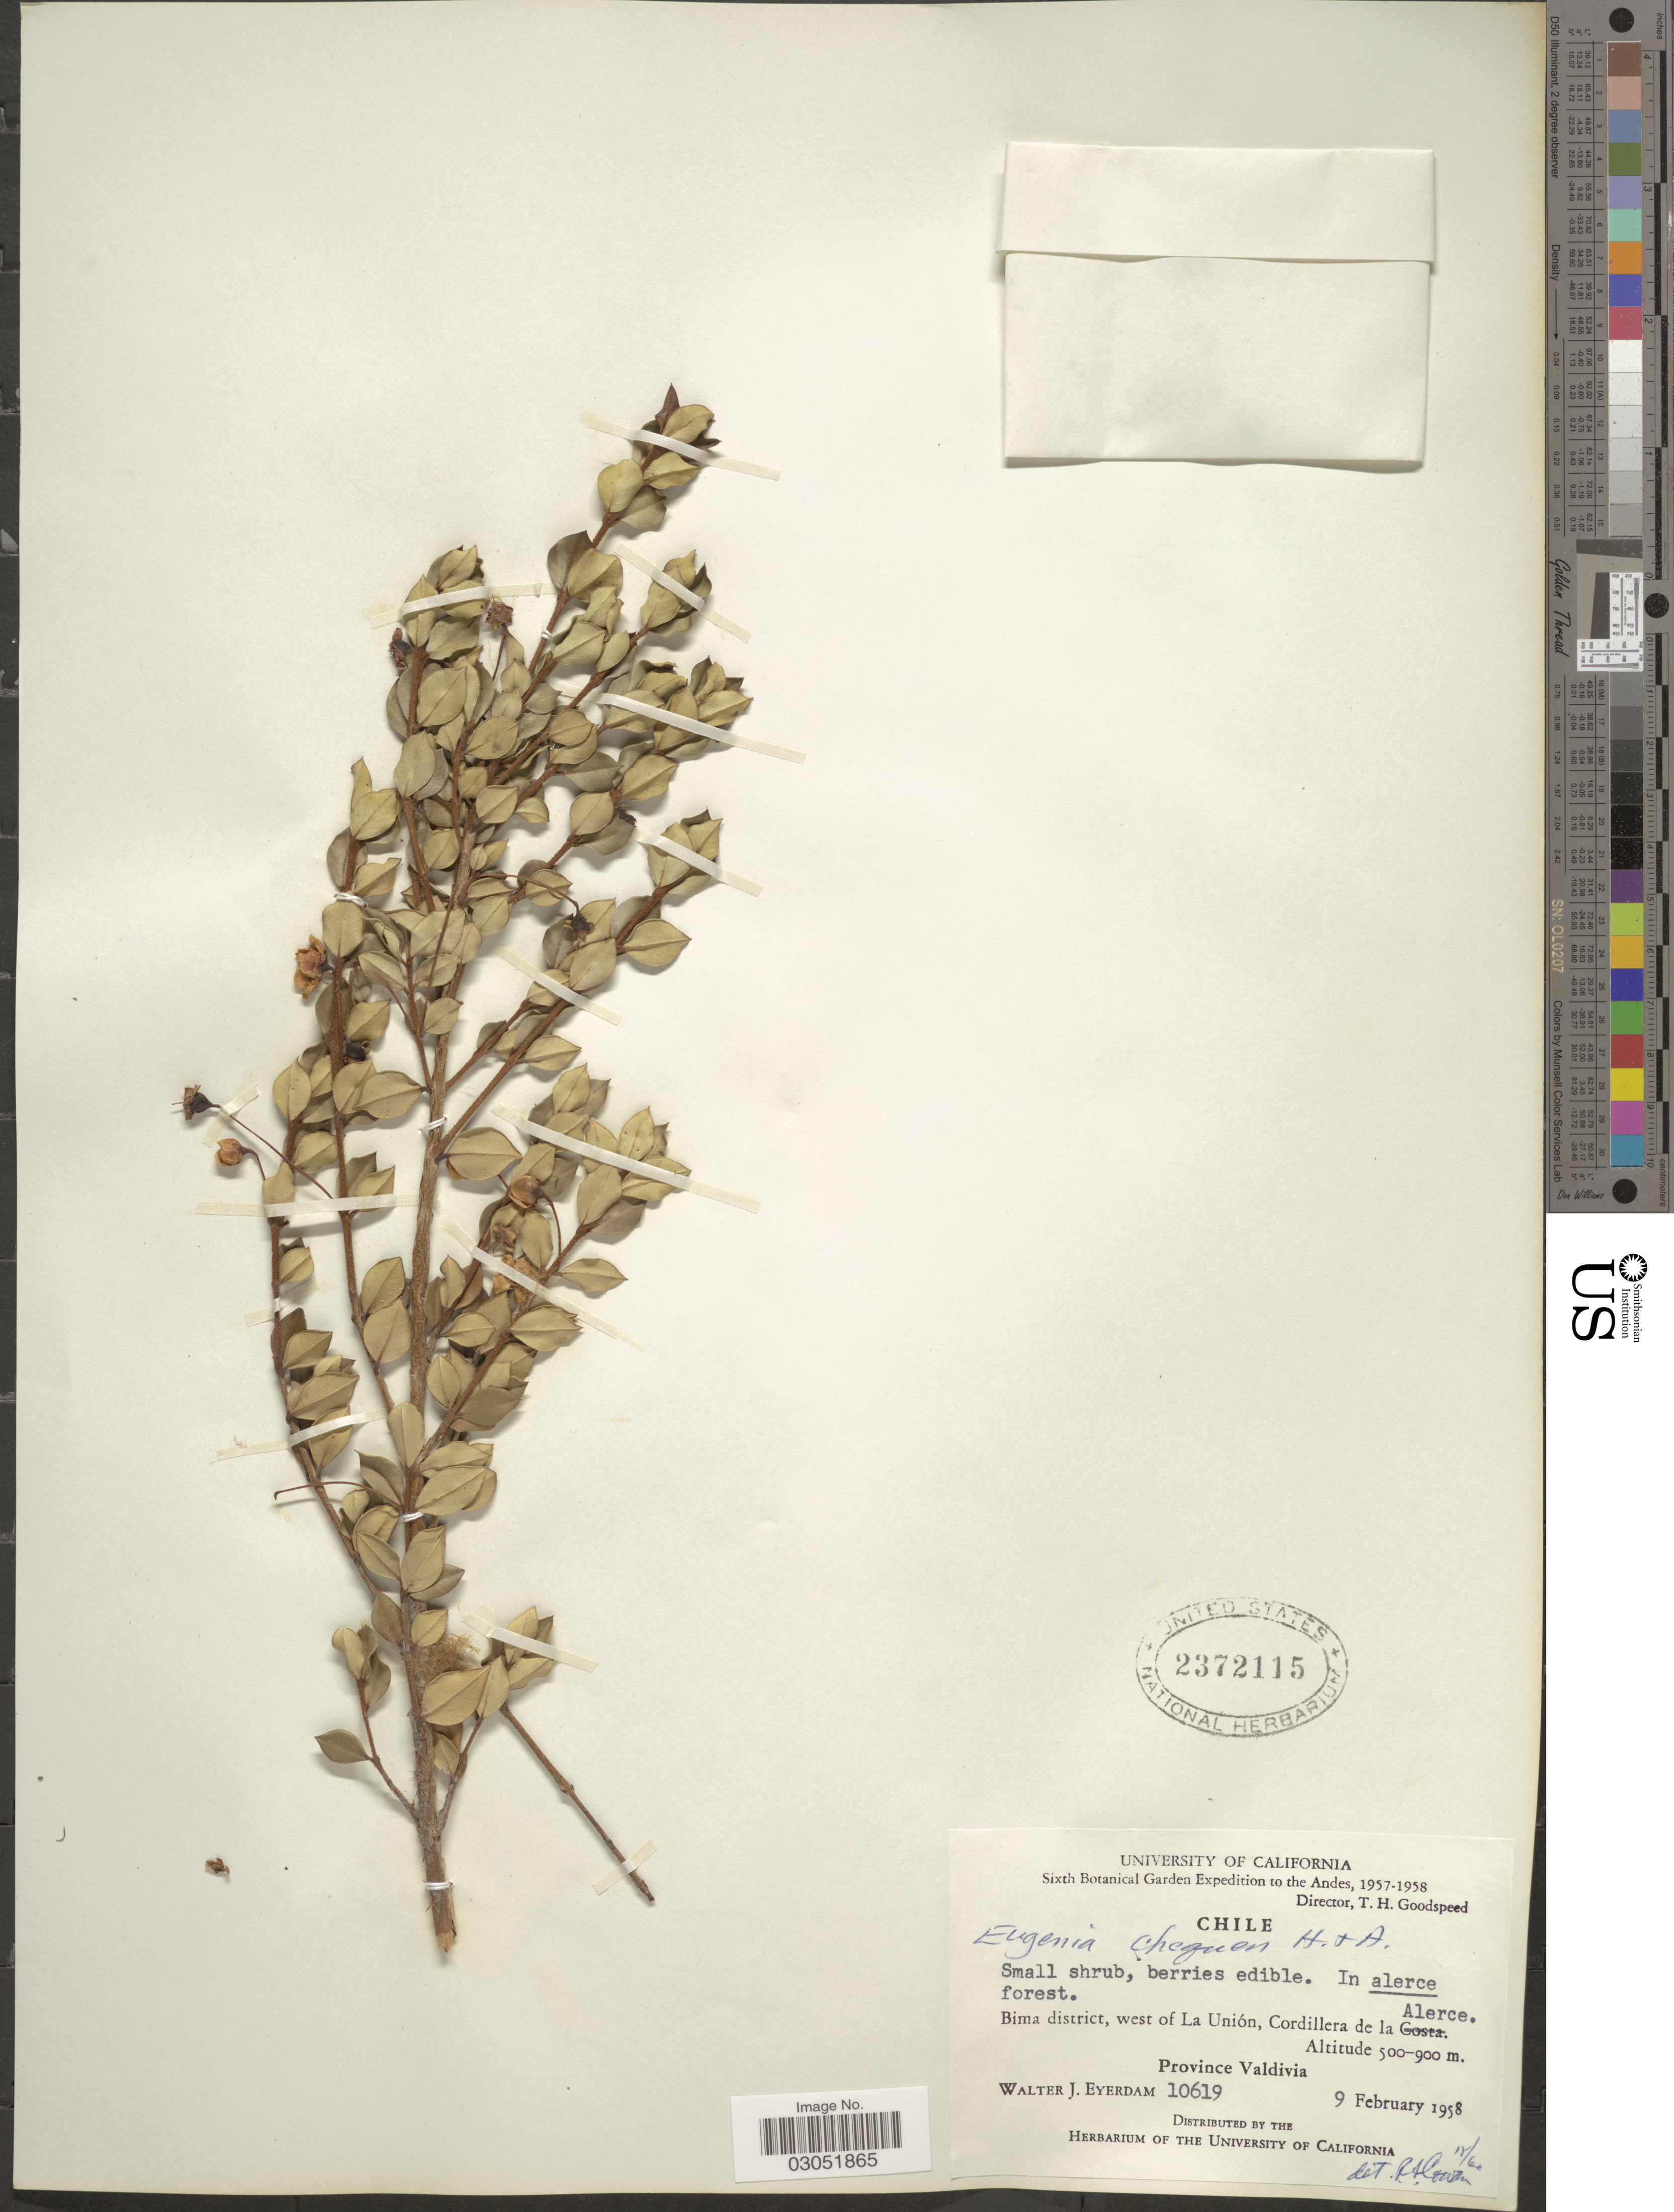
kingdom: Plantae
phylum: Tracheophyta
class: Magnoliopsida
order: Myrtales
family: Myrtaceae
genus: Ugni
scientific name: Ugni candollei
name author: (Barnéoud) O. Berg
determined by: Strong, Mark T., (BOT), Smithsonian Institution - National Museum of Natural History (UNITED STATES)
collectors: W. J. Eyerdam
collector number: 10619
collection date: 1958-02-09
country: Chile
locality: Andes. Bima district, west of La Unión, Cordillera de la Alerce. Province Valdivia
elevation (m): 500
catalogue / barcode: US 2372115